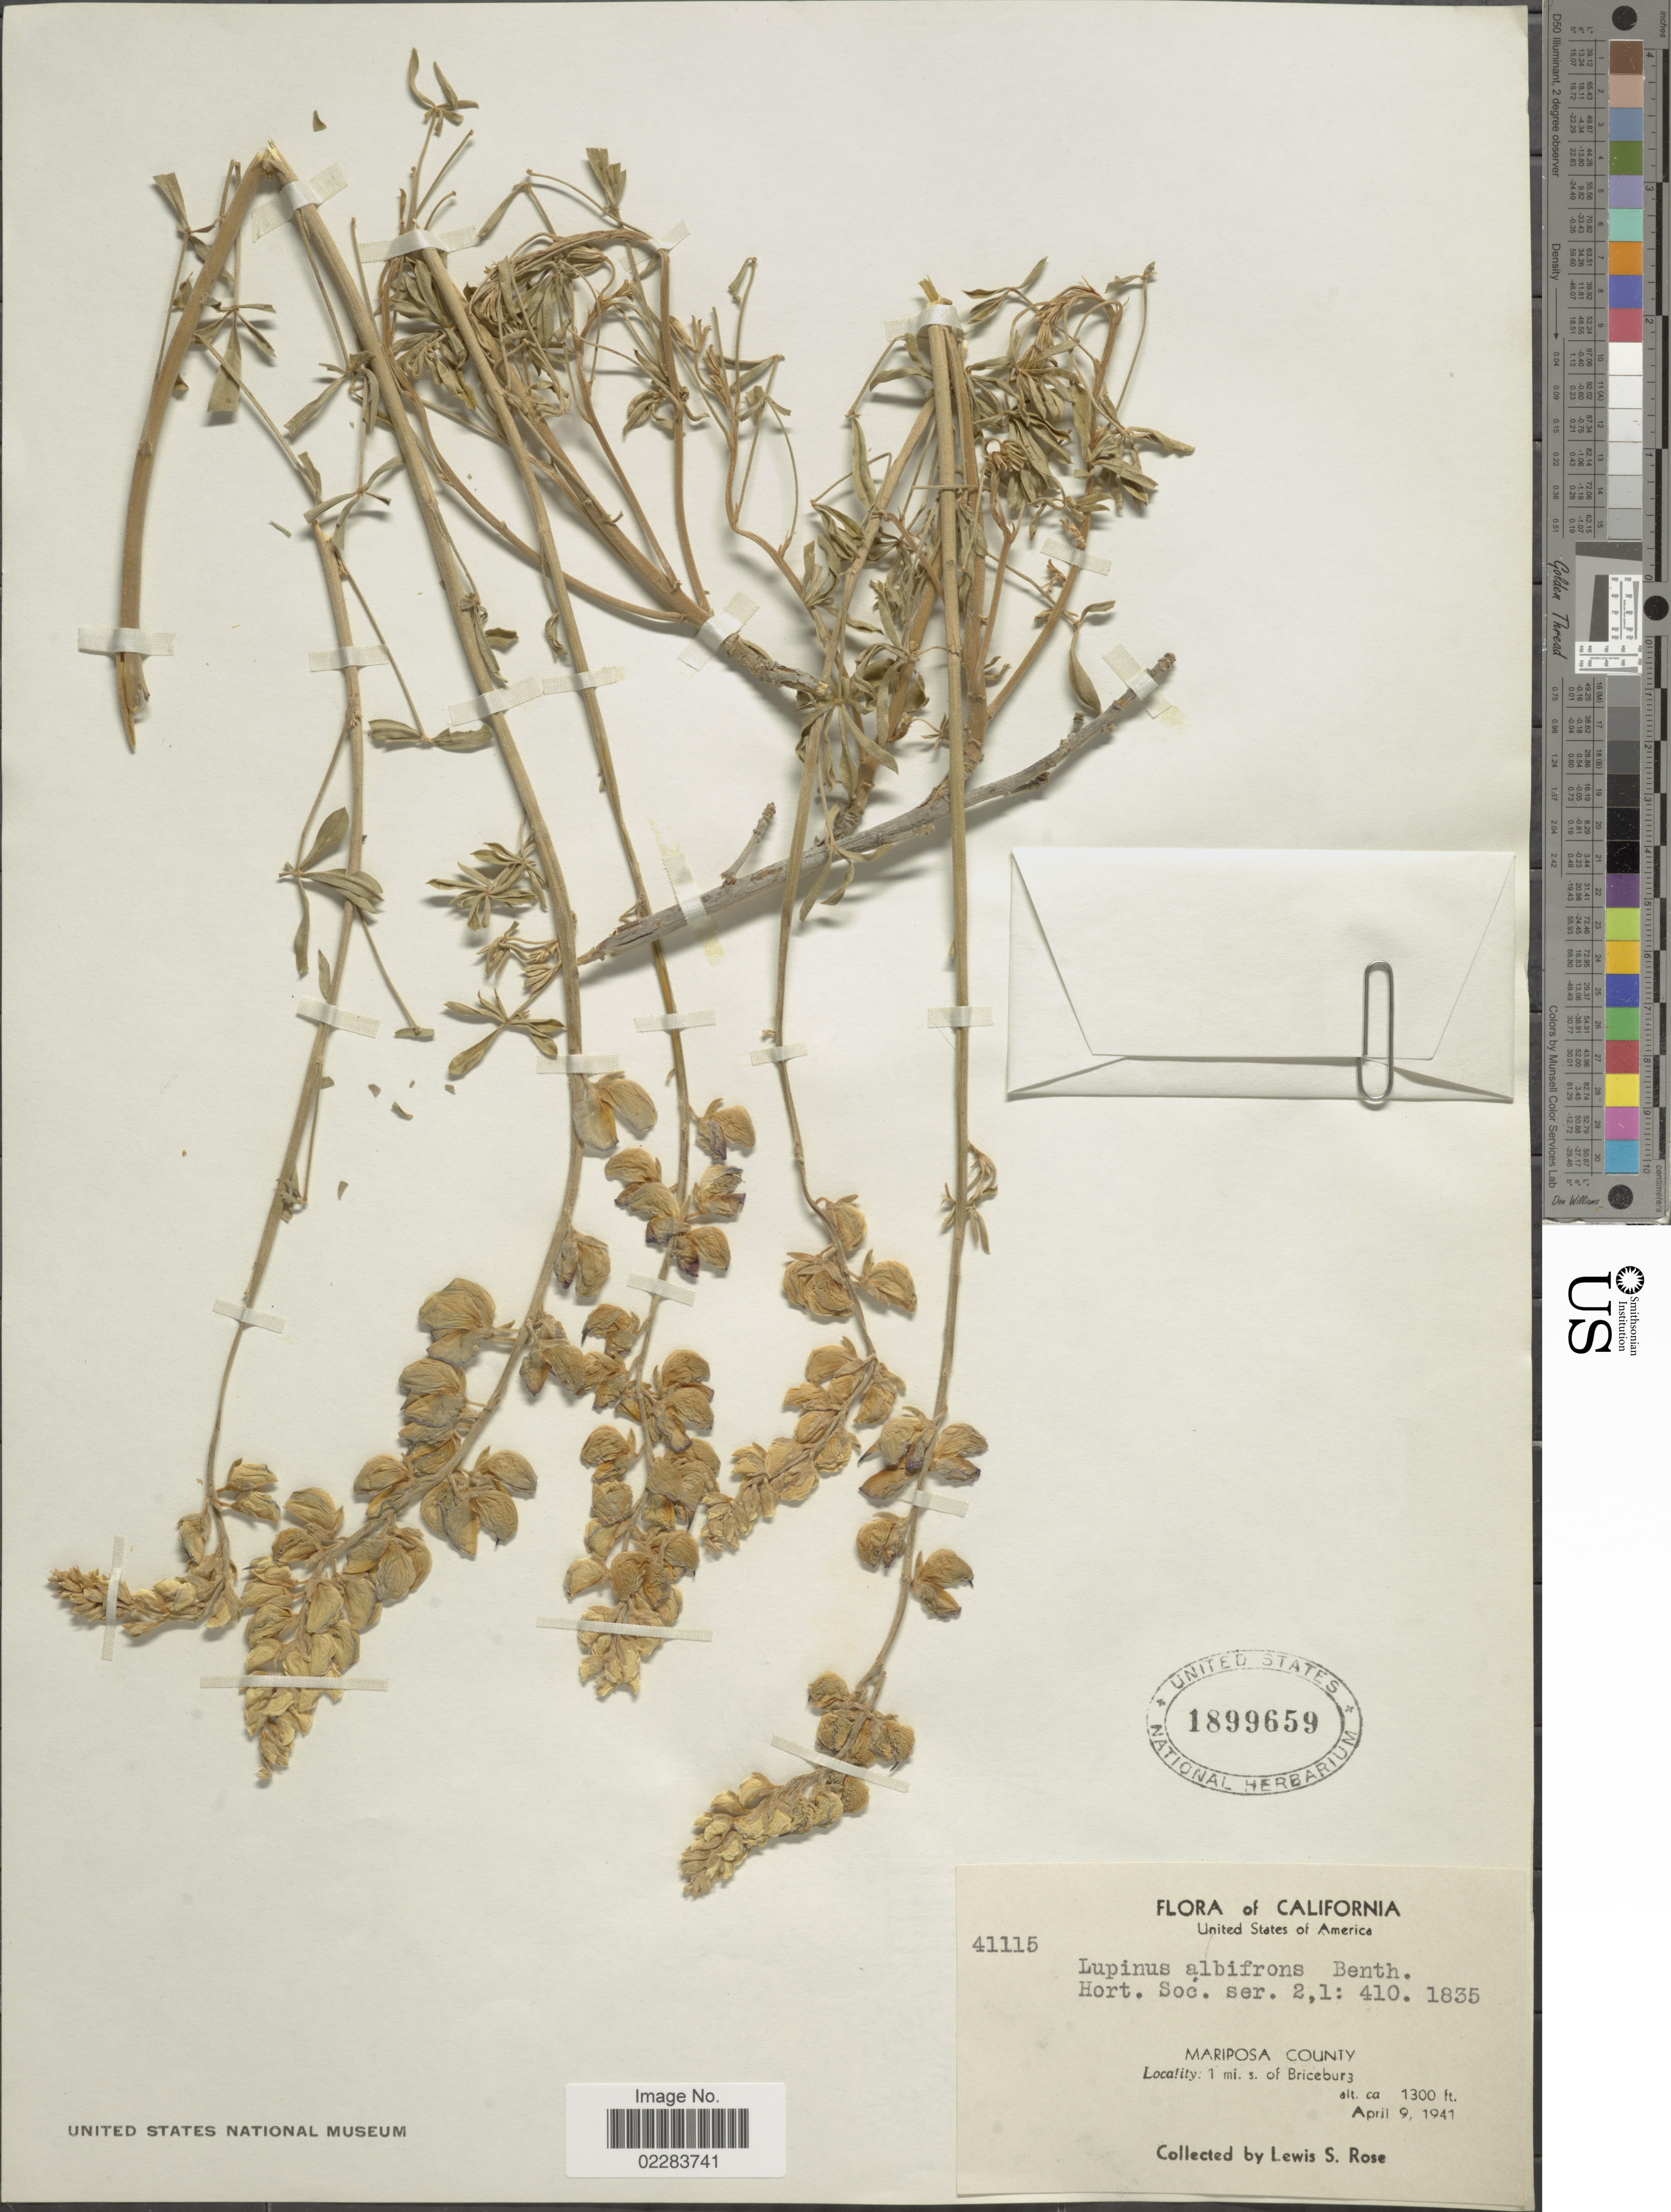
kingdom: Plantae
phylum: Tracheophyta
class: Magnoliopsida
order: Fabales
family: Fabaceae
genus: Lupinus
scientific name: Lupinus albifrons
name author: Benth.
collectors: L. S. Rose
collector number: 41115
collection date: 1941-04-09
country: United States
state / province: California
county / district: Mariposa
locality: Mariposa County. 1 mile s. of Briceburg.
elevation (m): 396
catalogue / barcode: US 1899659